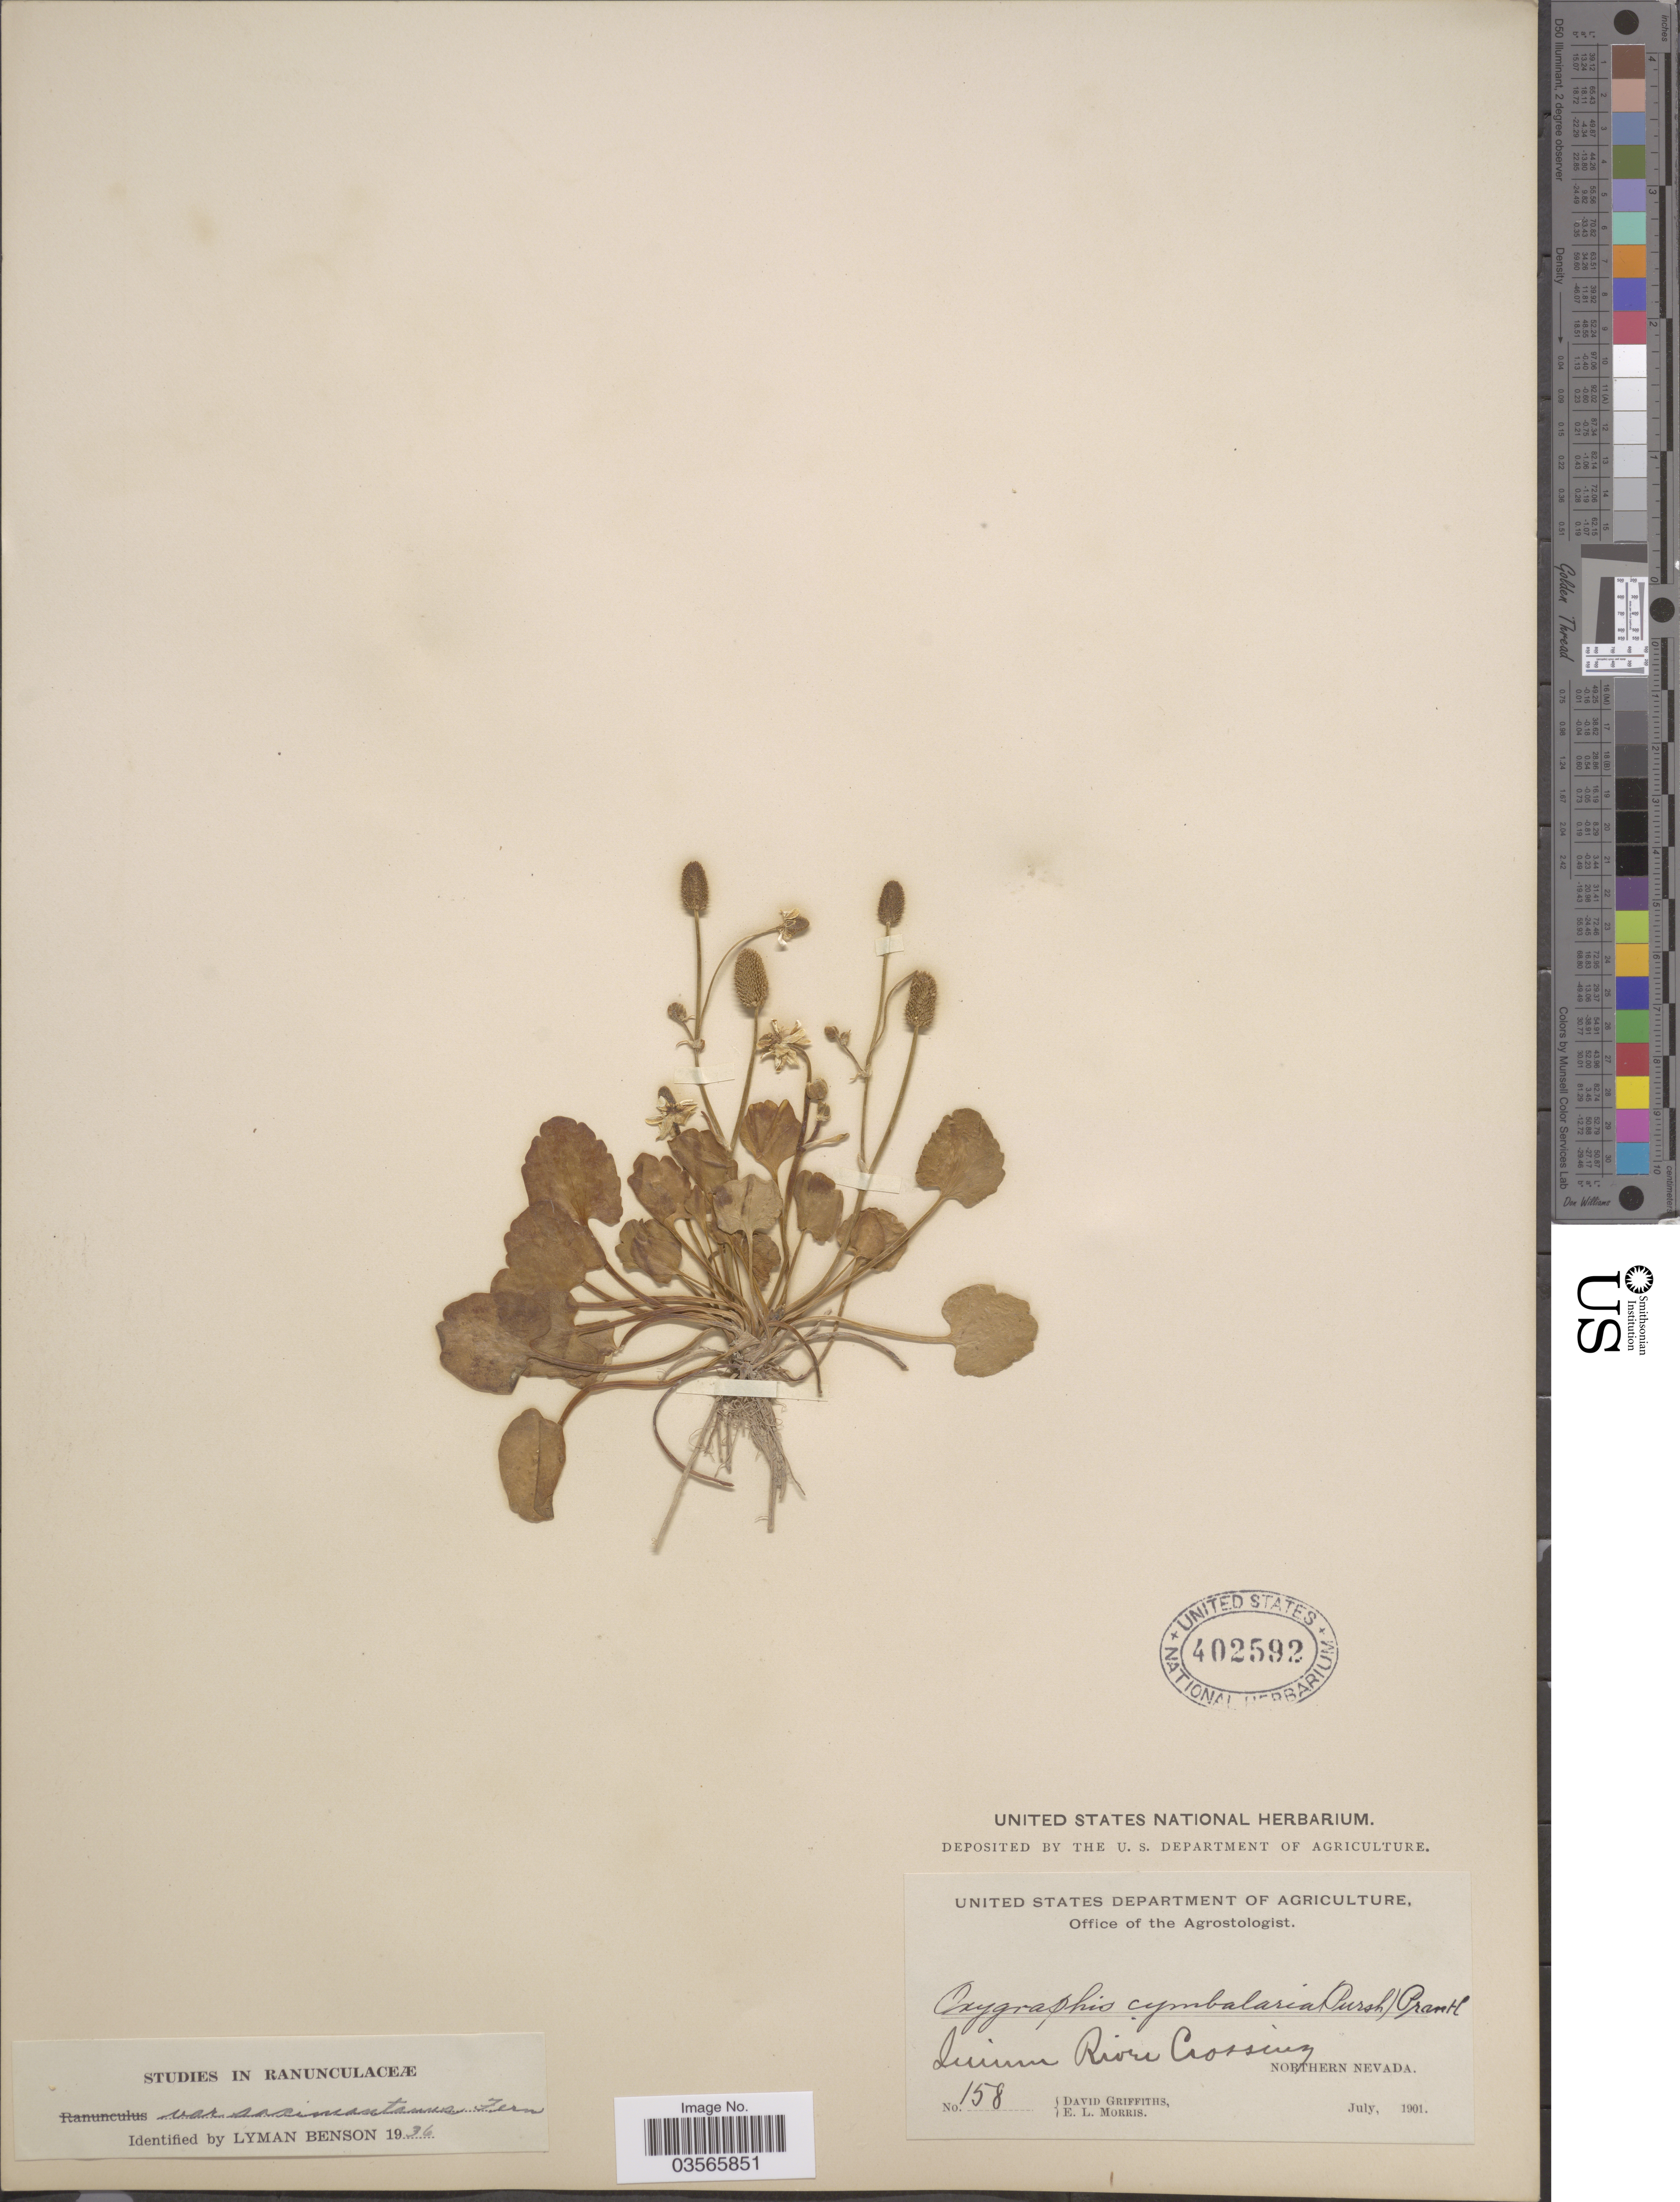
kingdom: Plantae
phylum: Tracheophyta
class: Magnoliopsida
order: Ranunculales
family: Ranunculaceae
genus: Halerpestes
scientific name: Halerpestes cymbalaria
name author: (Pursh) Greene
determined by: Strong, M. T., (US), Smithsonian Institution - National Museum of Natural History (UNITED STATES)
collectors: D. Griffiths & E. Morris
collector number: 158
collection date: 1901-07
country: United States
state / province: Nevada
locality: Quinn River Crossing, Northern Nevada.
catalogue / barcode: US 402592